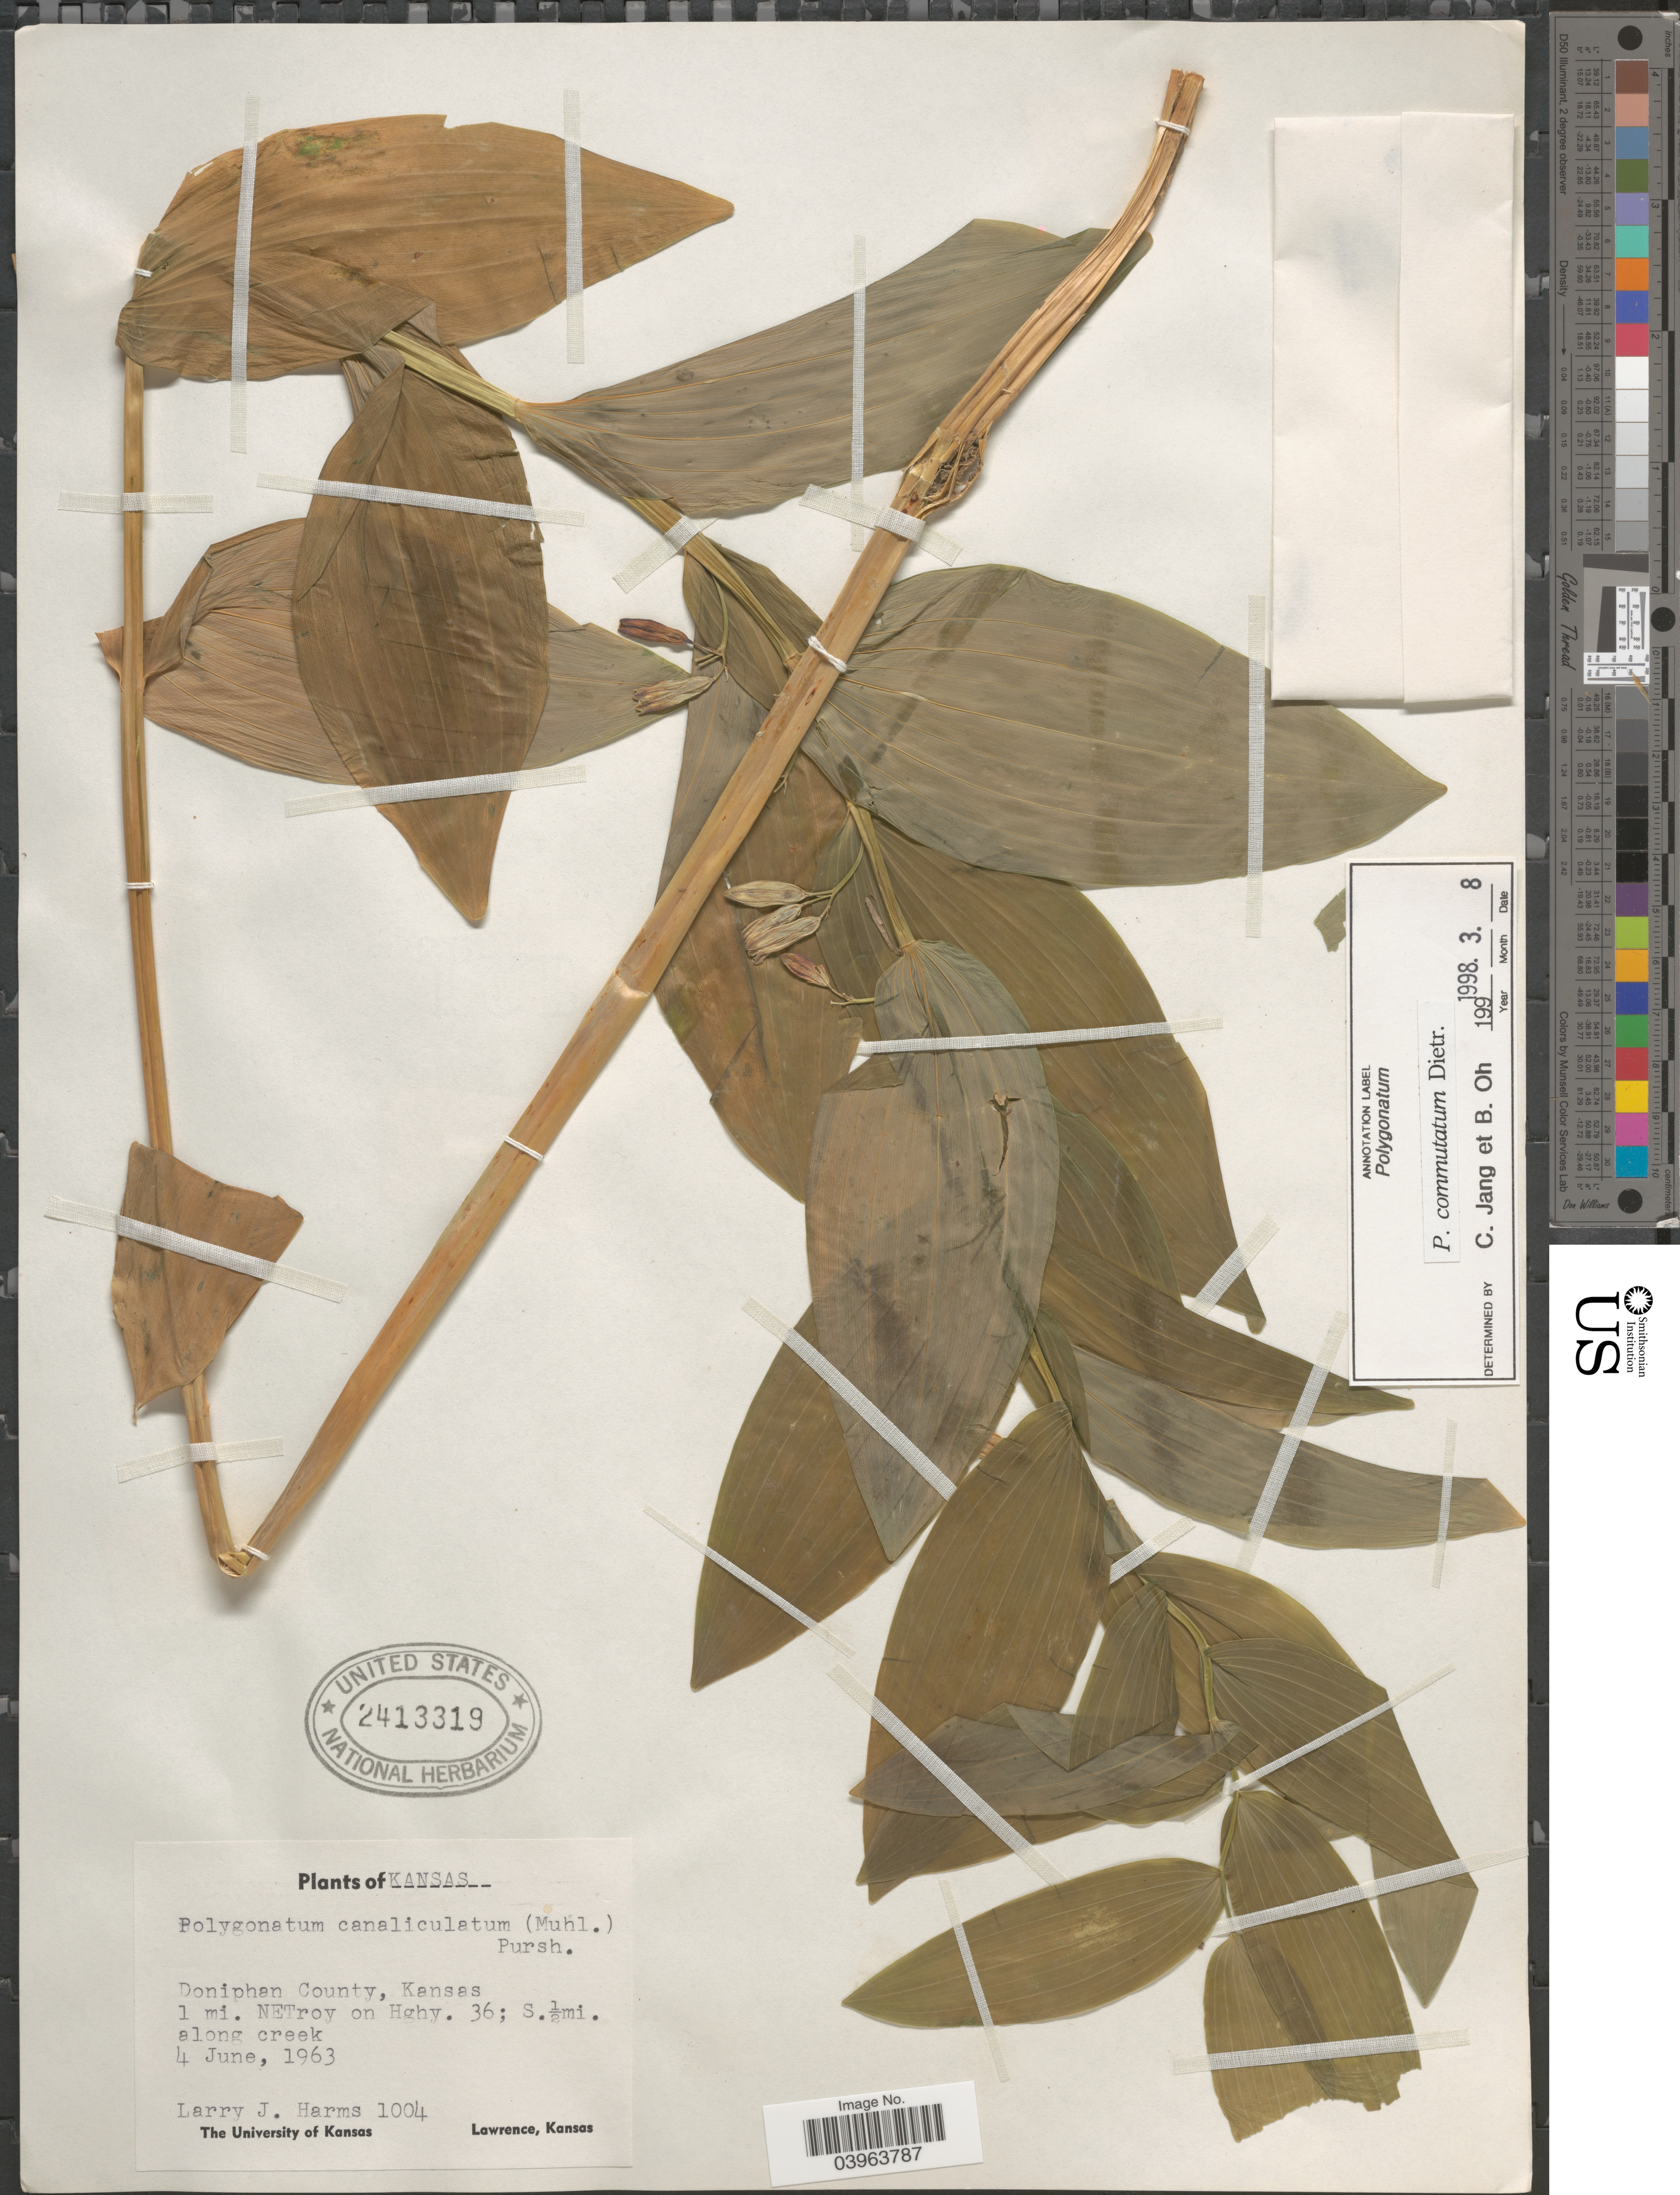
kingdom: Plantae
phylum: Tracheophyta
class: Liliopsida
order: Asparagales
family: Asparagaceae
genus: Polygonatum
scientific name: Polygonatum commutatum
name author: (Schult. f.) A. Dietr.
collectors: L. Harms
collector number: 1004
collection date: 1963-06-04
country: United States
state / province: Kansas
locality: Doniphan County. 1 mi. NETroy on Hghy. 36; S. ½mi. along creek.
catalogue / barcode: US 2413319